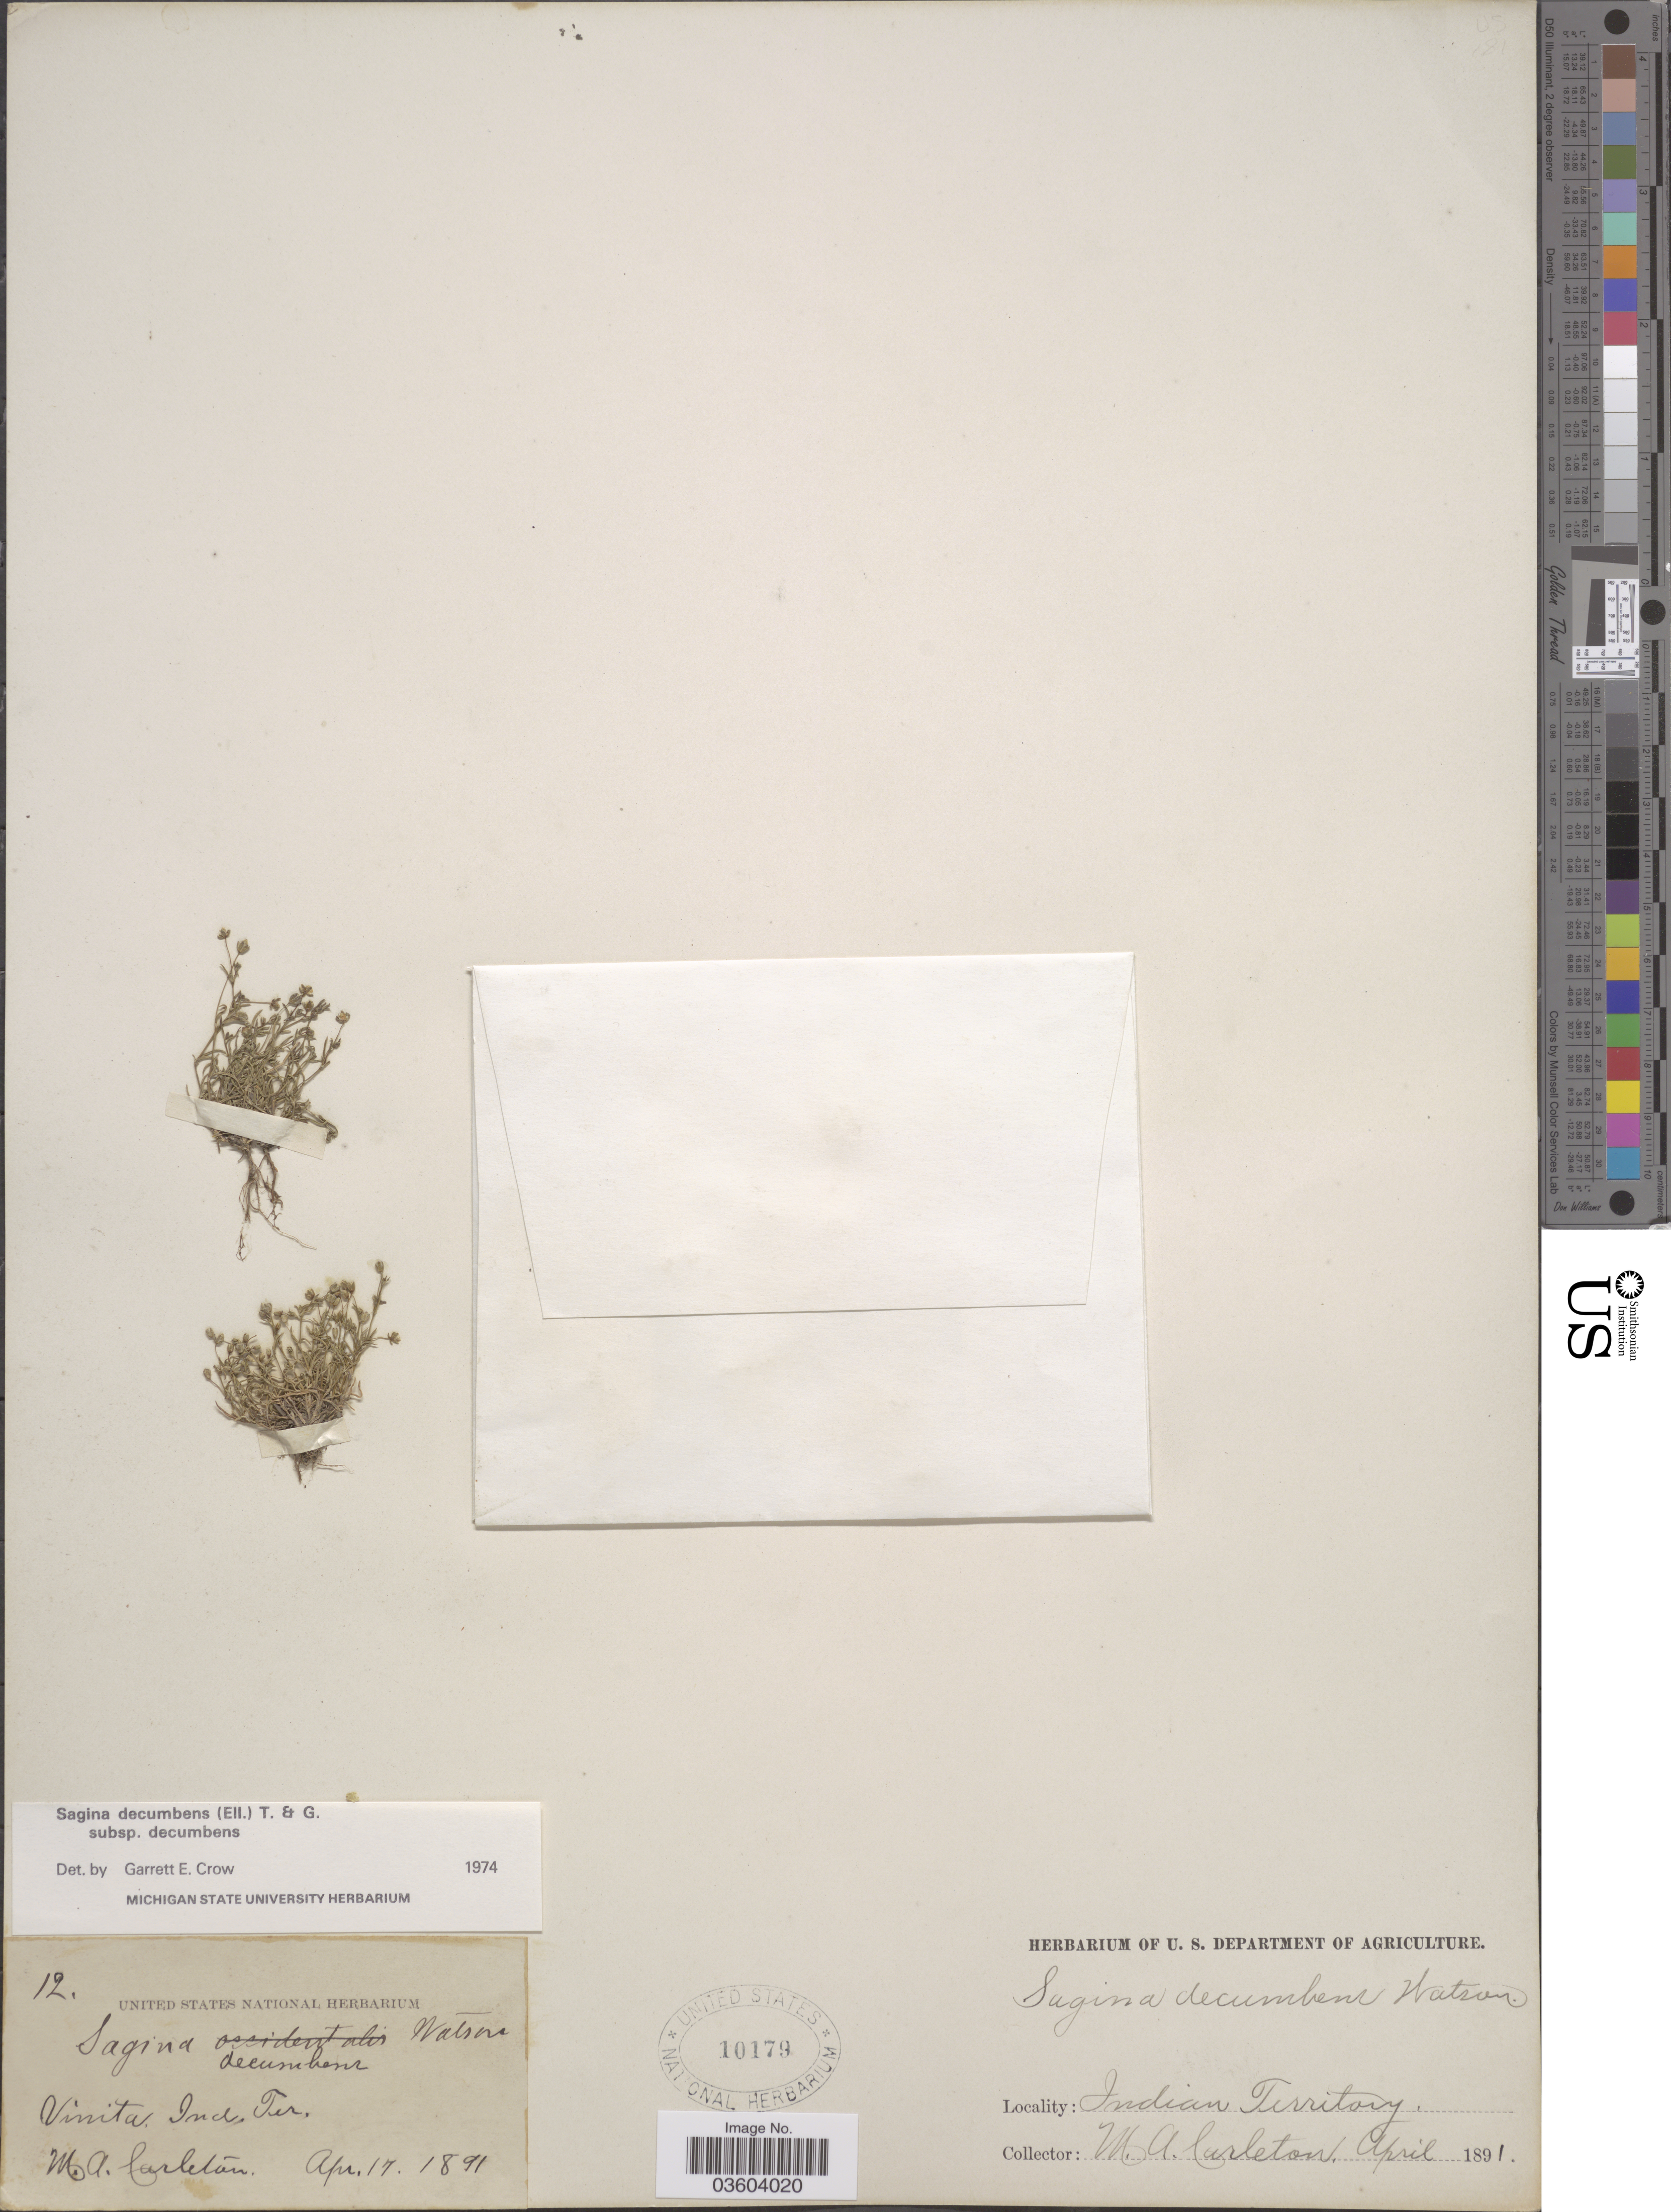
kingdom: Plantae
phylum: Tracheophyta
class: Magnoliopsida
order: Caryophyllales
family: Caryophyllaceae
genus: Sagina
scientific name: Sagina decumbens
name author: (Elliott) Torr. & A. Gray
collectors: M. A. Carleton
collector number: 12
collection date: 1891-04-17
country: United States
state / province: Oklahoma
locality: Vinita. Indian Territory.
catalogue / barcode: US 10179